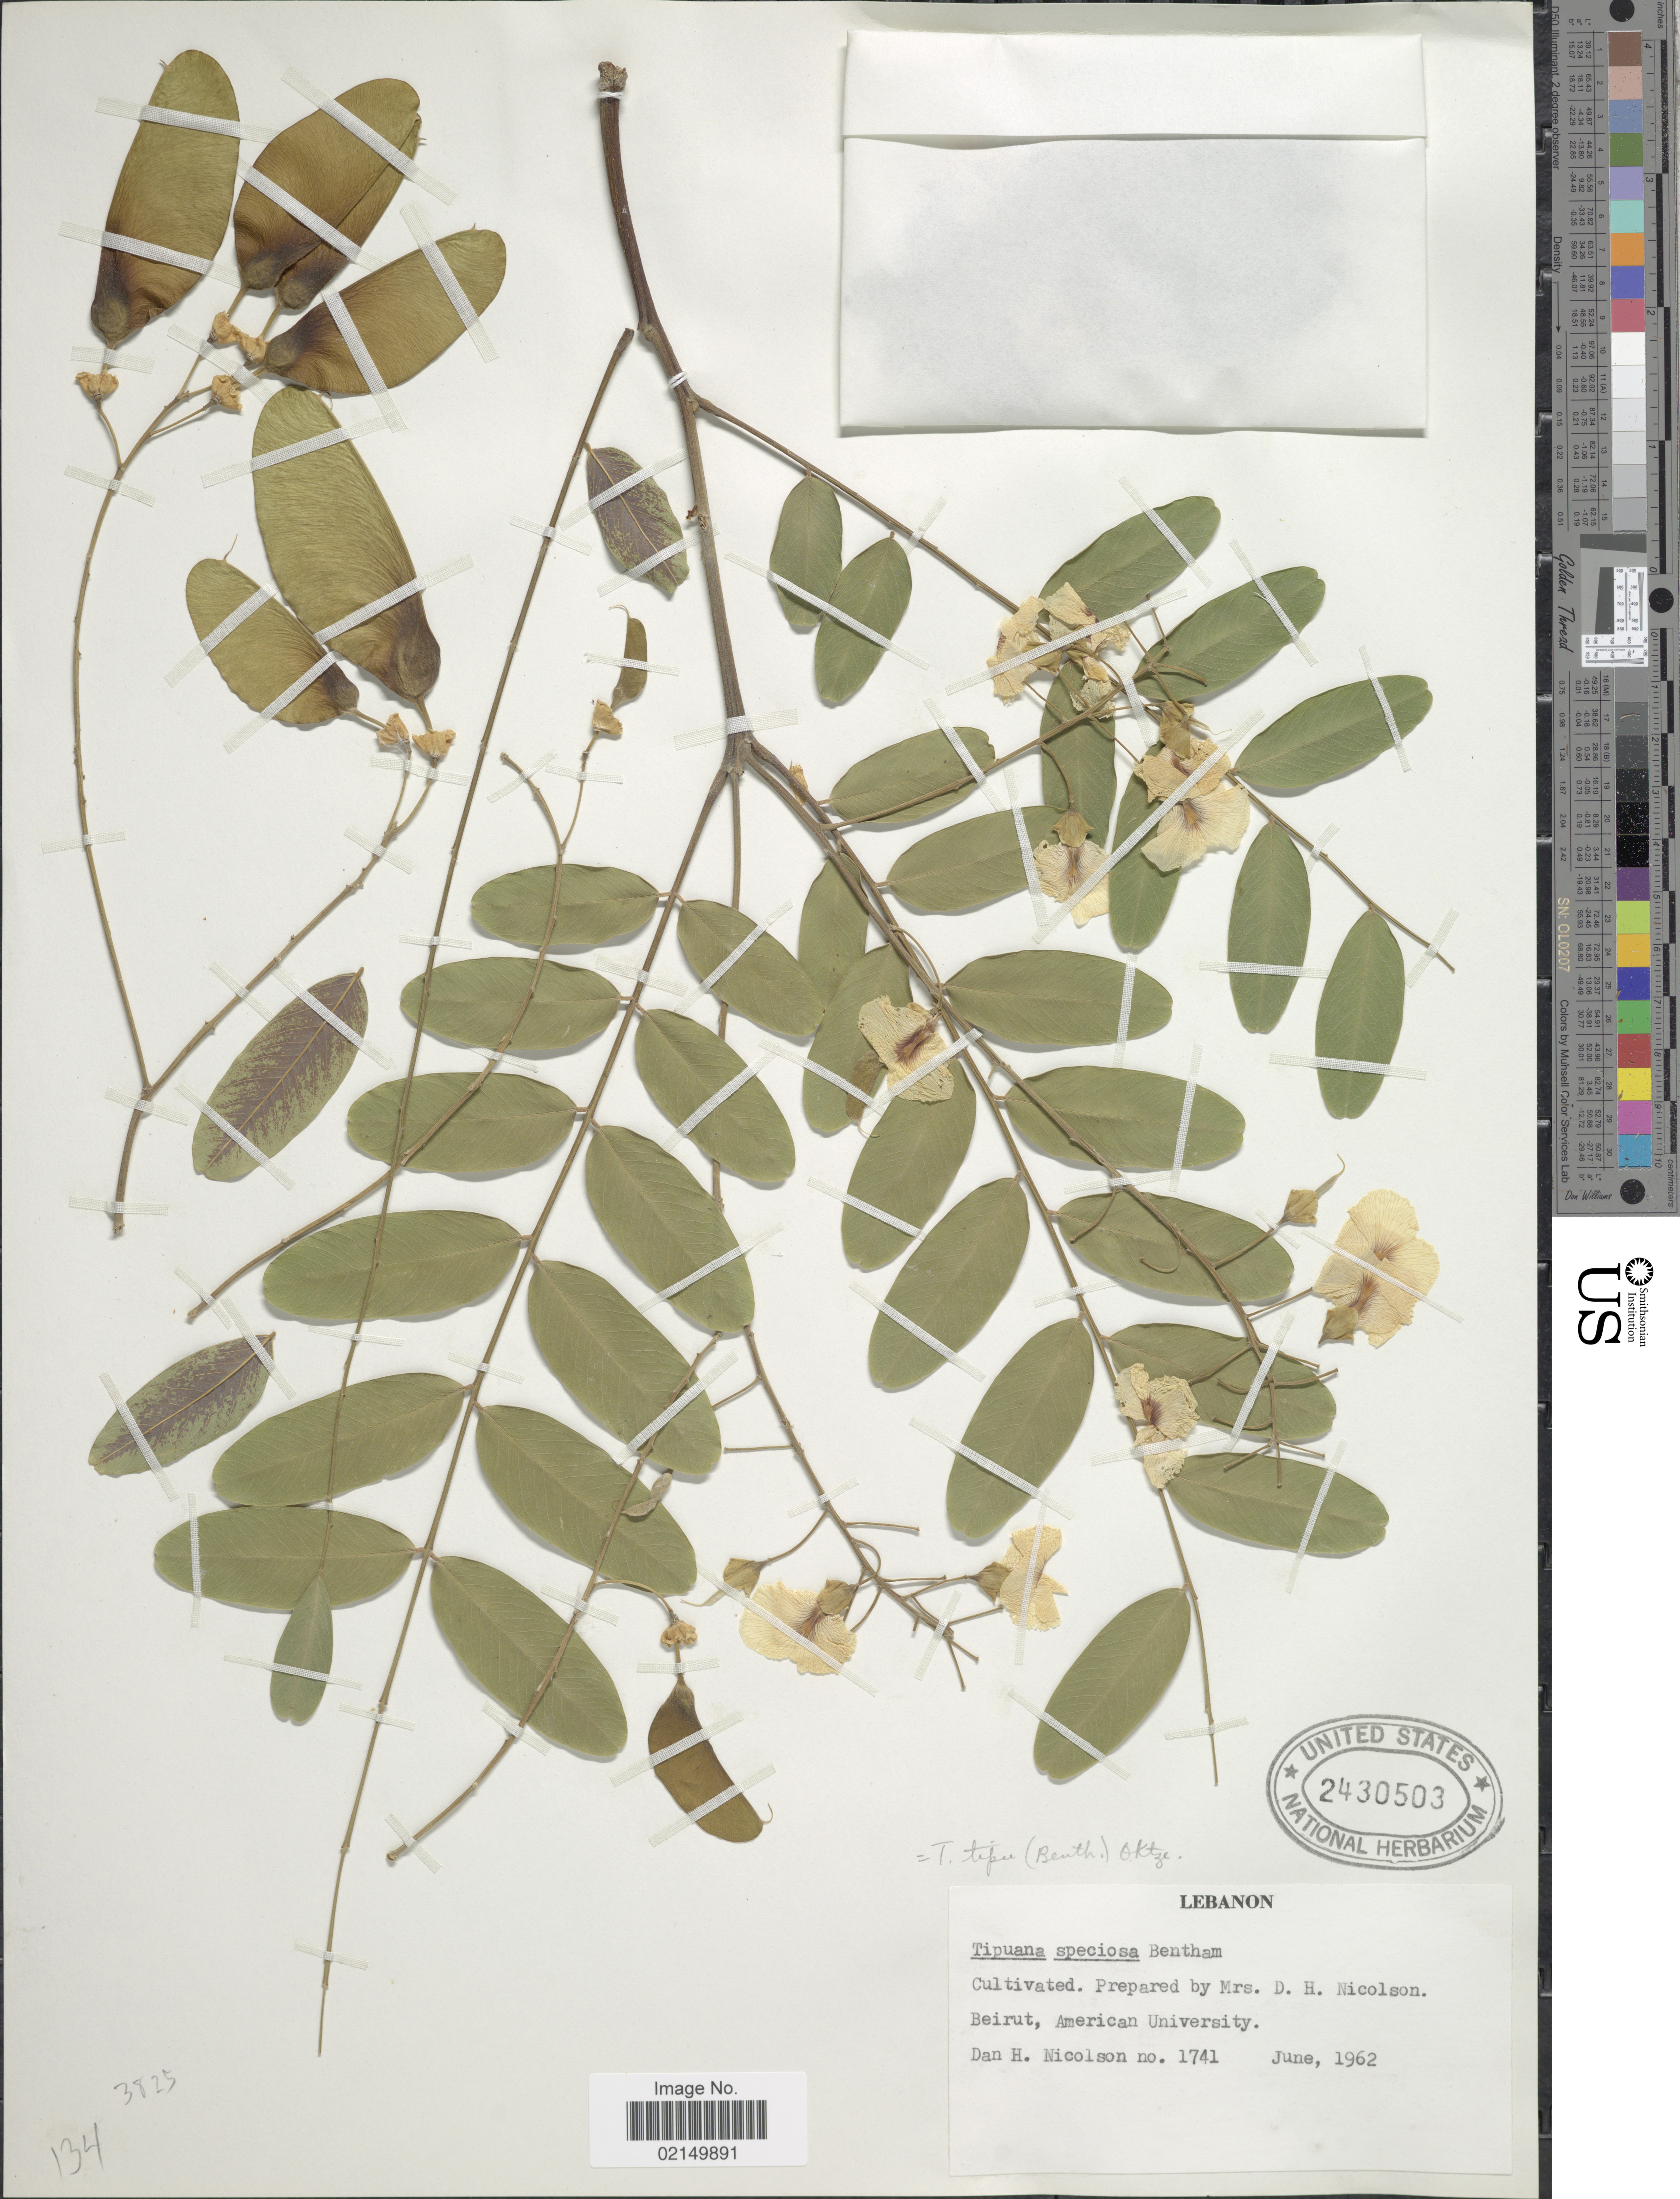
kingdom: Plantae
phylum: Tracheophyta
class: Magnoliopsida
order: Fabales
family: Fabaceae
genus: Tipuana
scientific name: Tipuana tipu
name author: (Benth.) Kuntze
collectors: D. H. Nicolson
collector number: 1741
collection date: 1962-06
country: Lebanon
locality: Beirut, American University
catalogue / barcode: US 2430503